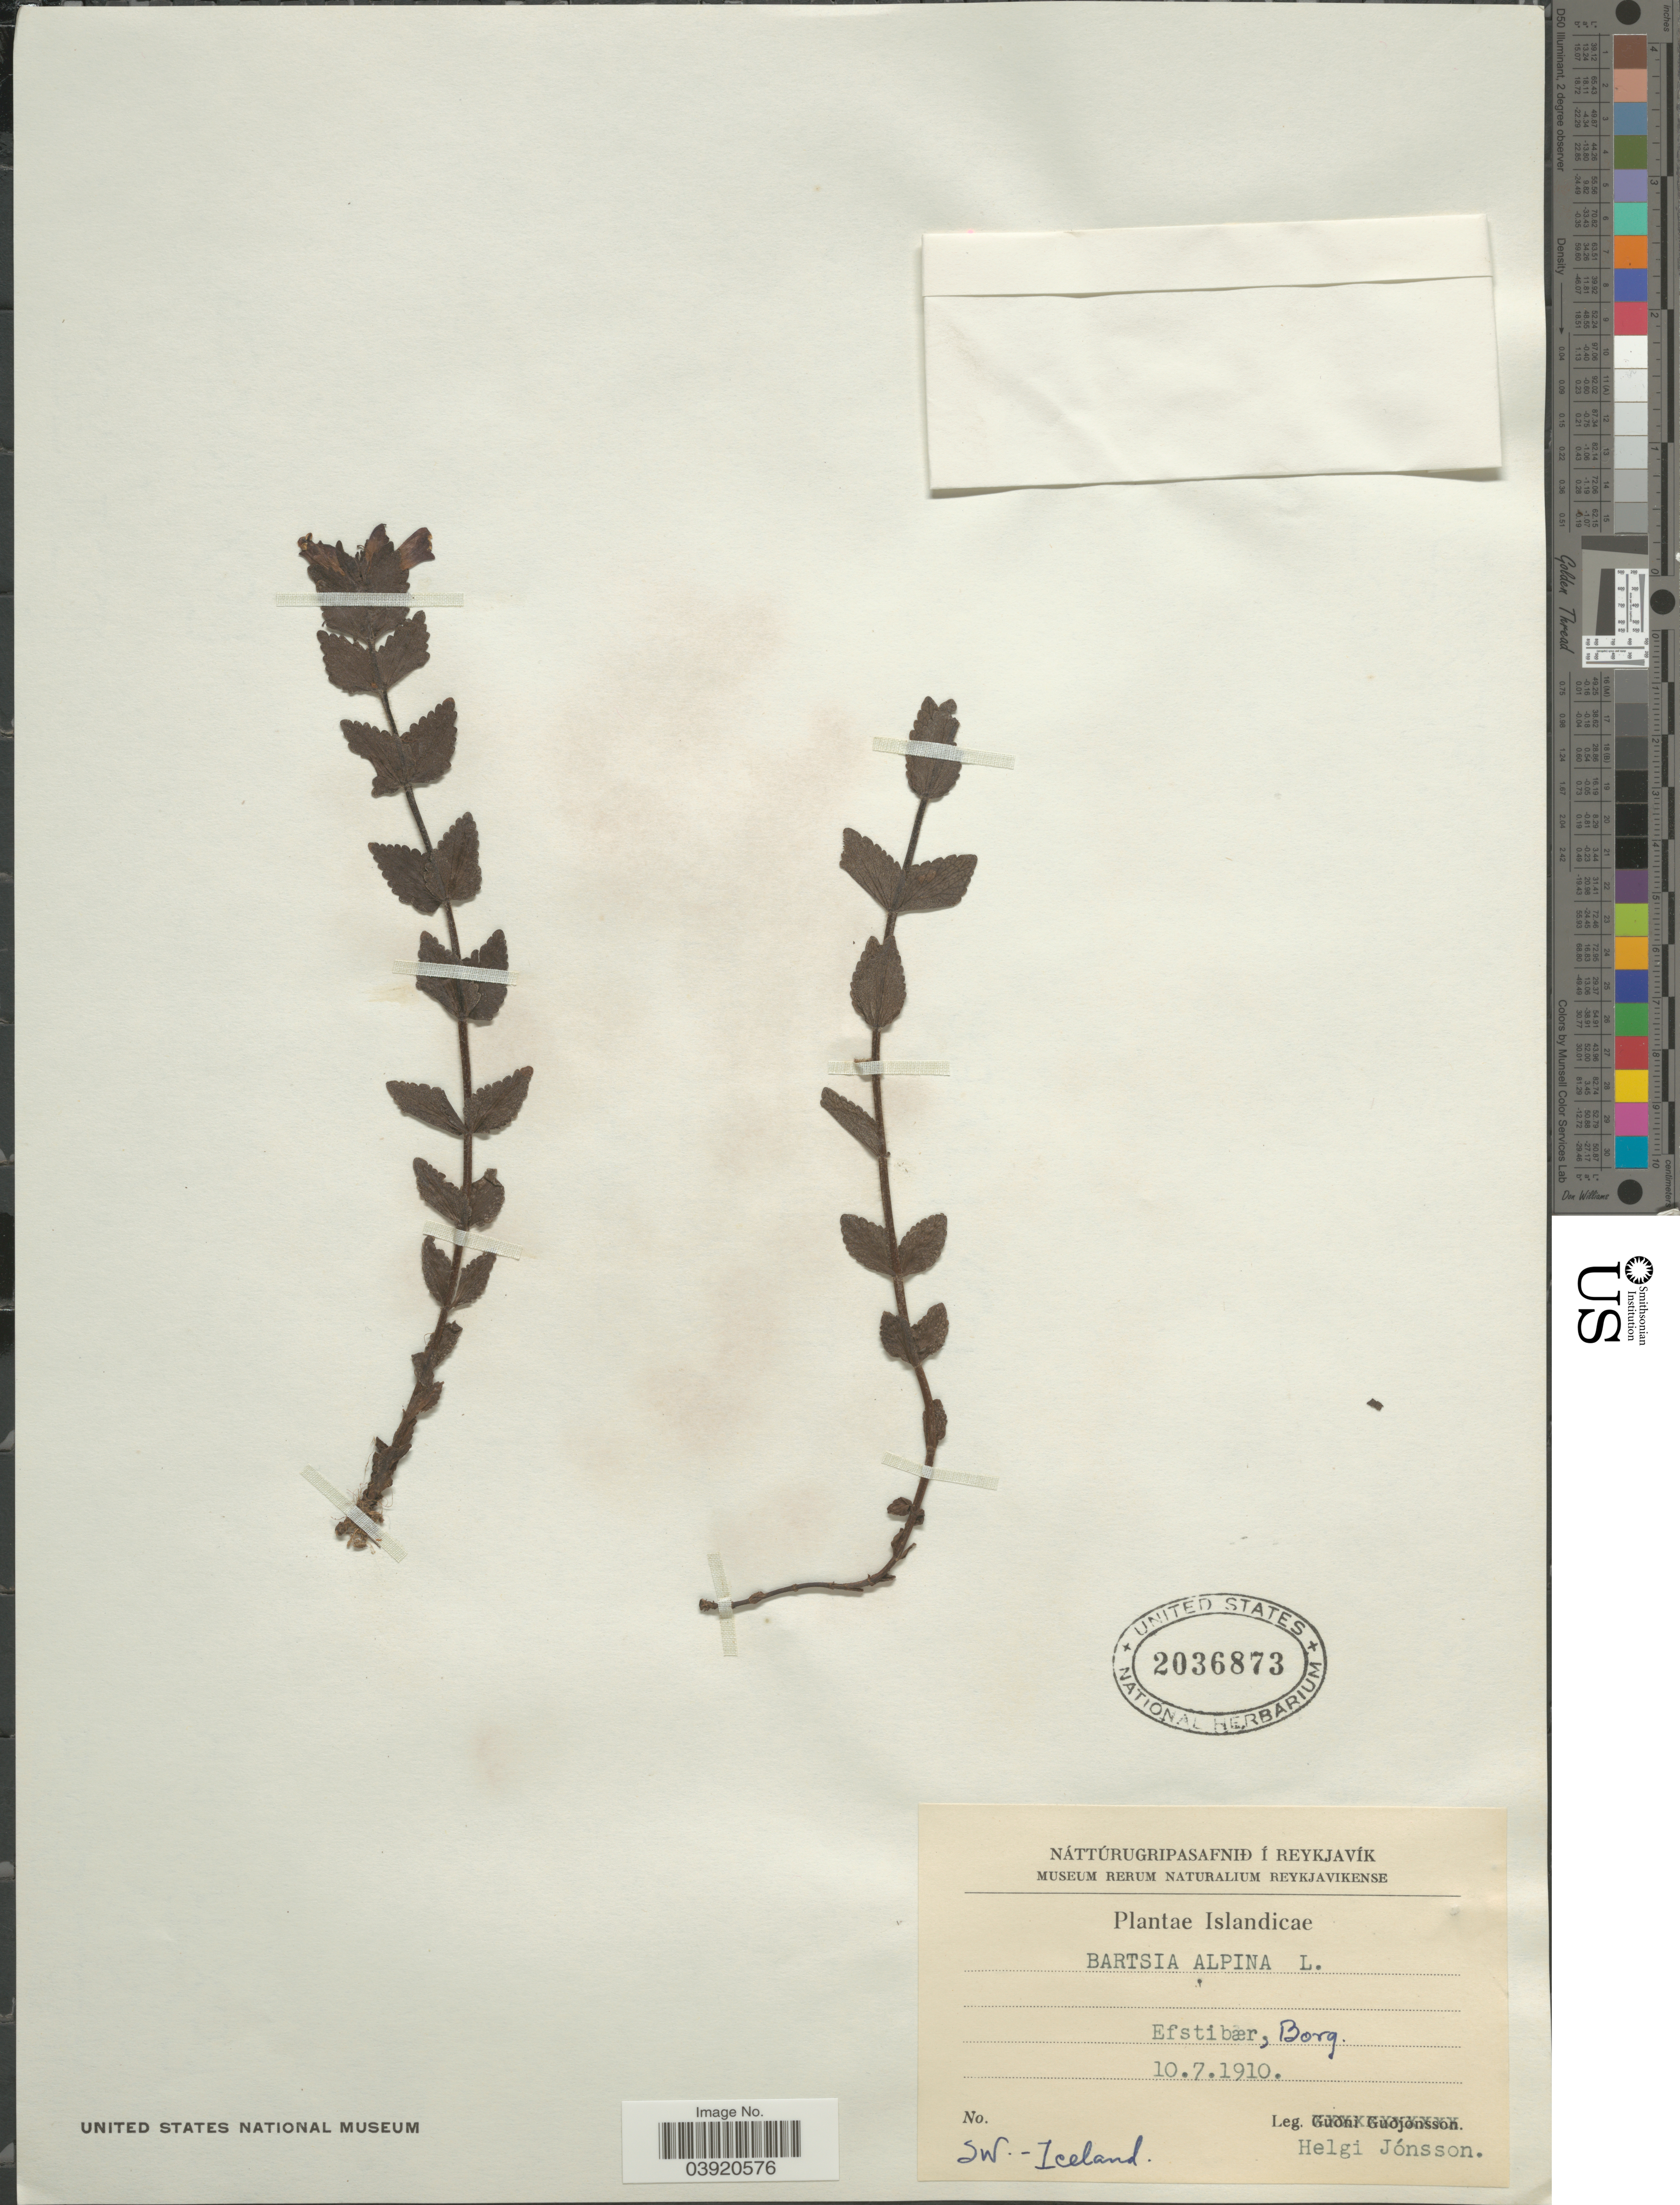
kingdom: Plantae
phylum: Tracheophyta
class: Magnoliopsida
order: Lamiales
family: Orobanchaceae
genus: Bartsia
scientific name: Bartsia alpina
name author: L.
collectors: H. Jónsson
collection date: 1910-07-10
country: Iceland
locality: Efstibær, Borg. SW.-Iceland.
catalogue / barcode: US 2036873